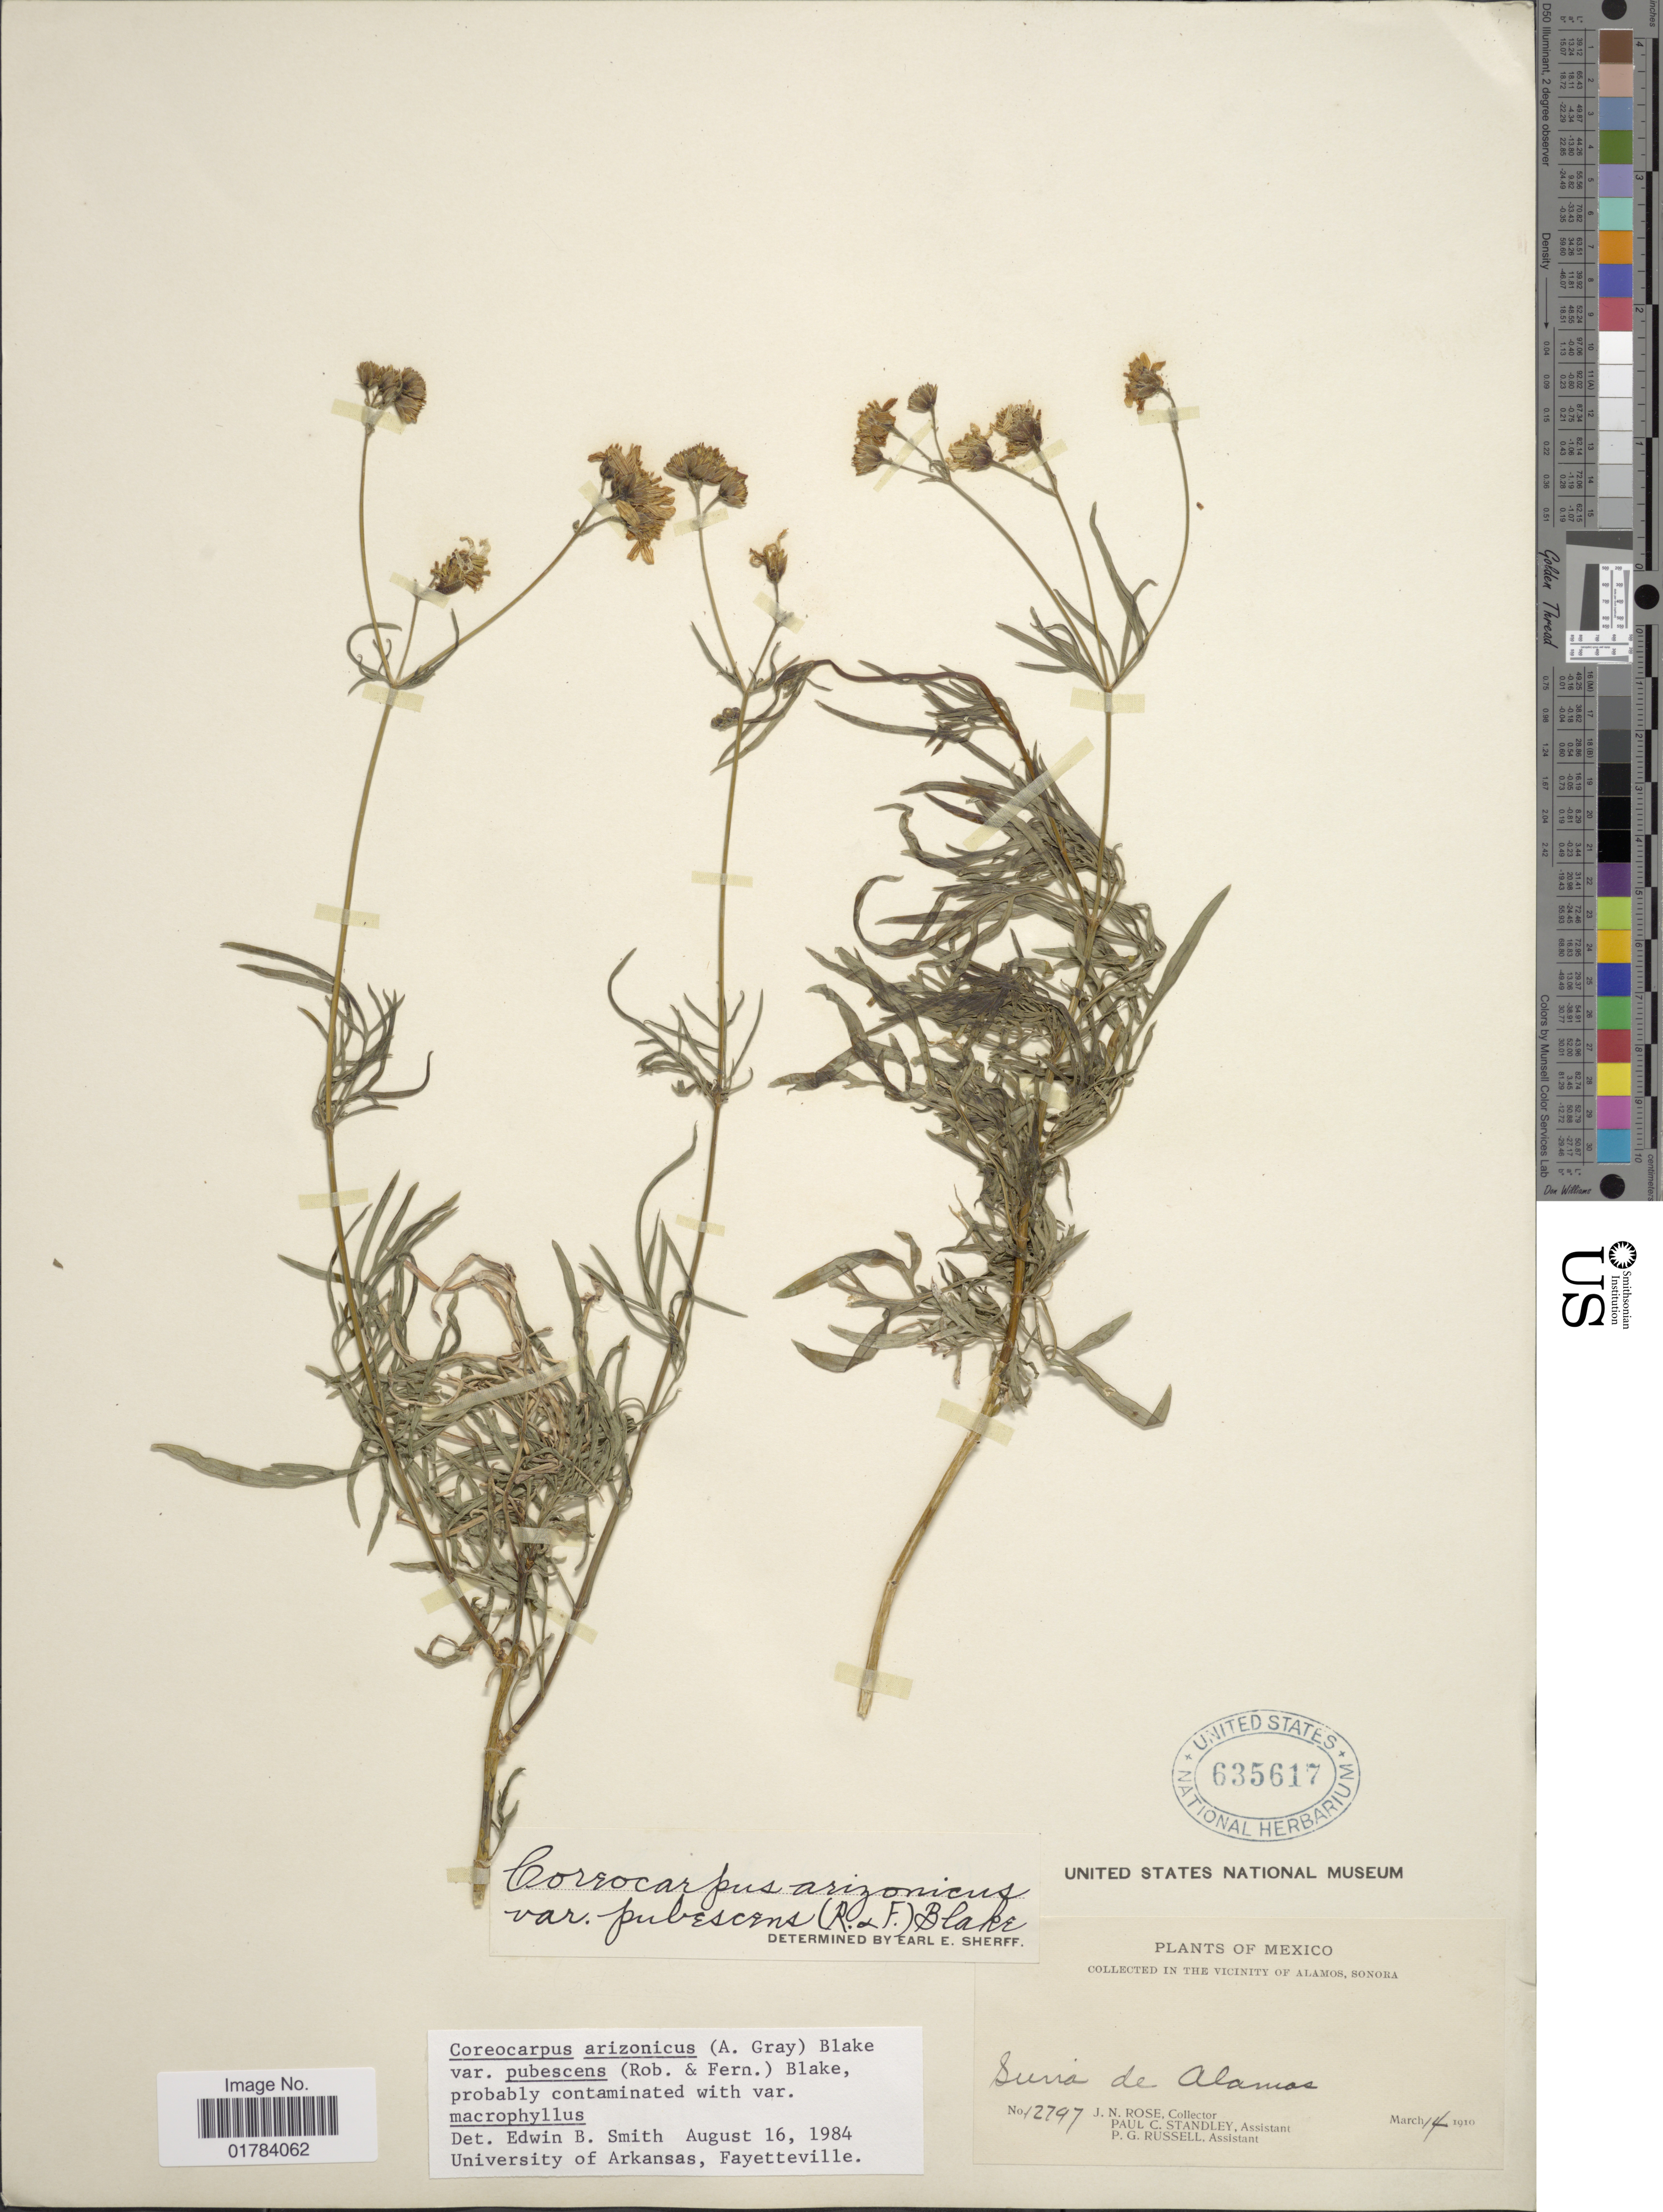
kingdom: Plantae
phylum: Tracheophyta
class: Magnoliopsida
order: Asterales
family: Asteraceae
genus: Coreocarpus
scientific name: Coreocarpus arizonicus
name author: (A. Gray) S.F. Blake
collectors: J. N. Rose, P. C. Standley & P. G. Russell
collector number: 12797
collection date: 1910-03-14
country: Mexico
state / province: Sonora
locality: Vicinity of Alamos, Sierra de Alamos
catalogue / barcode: US 635617